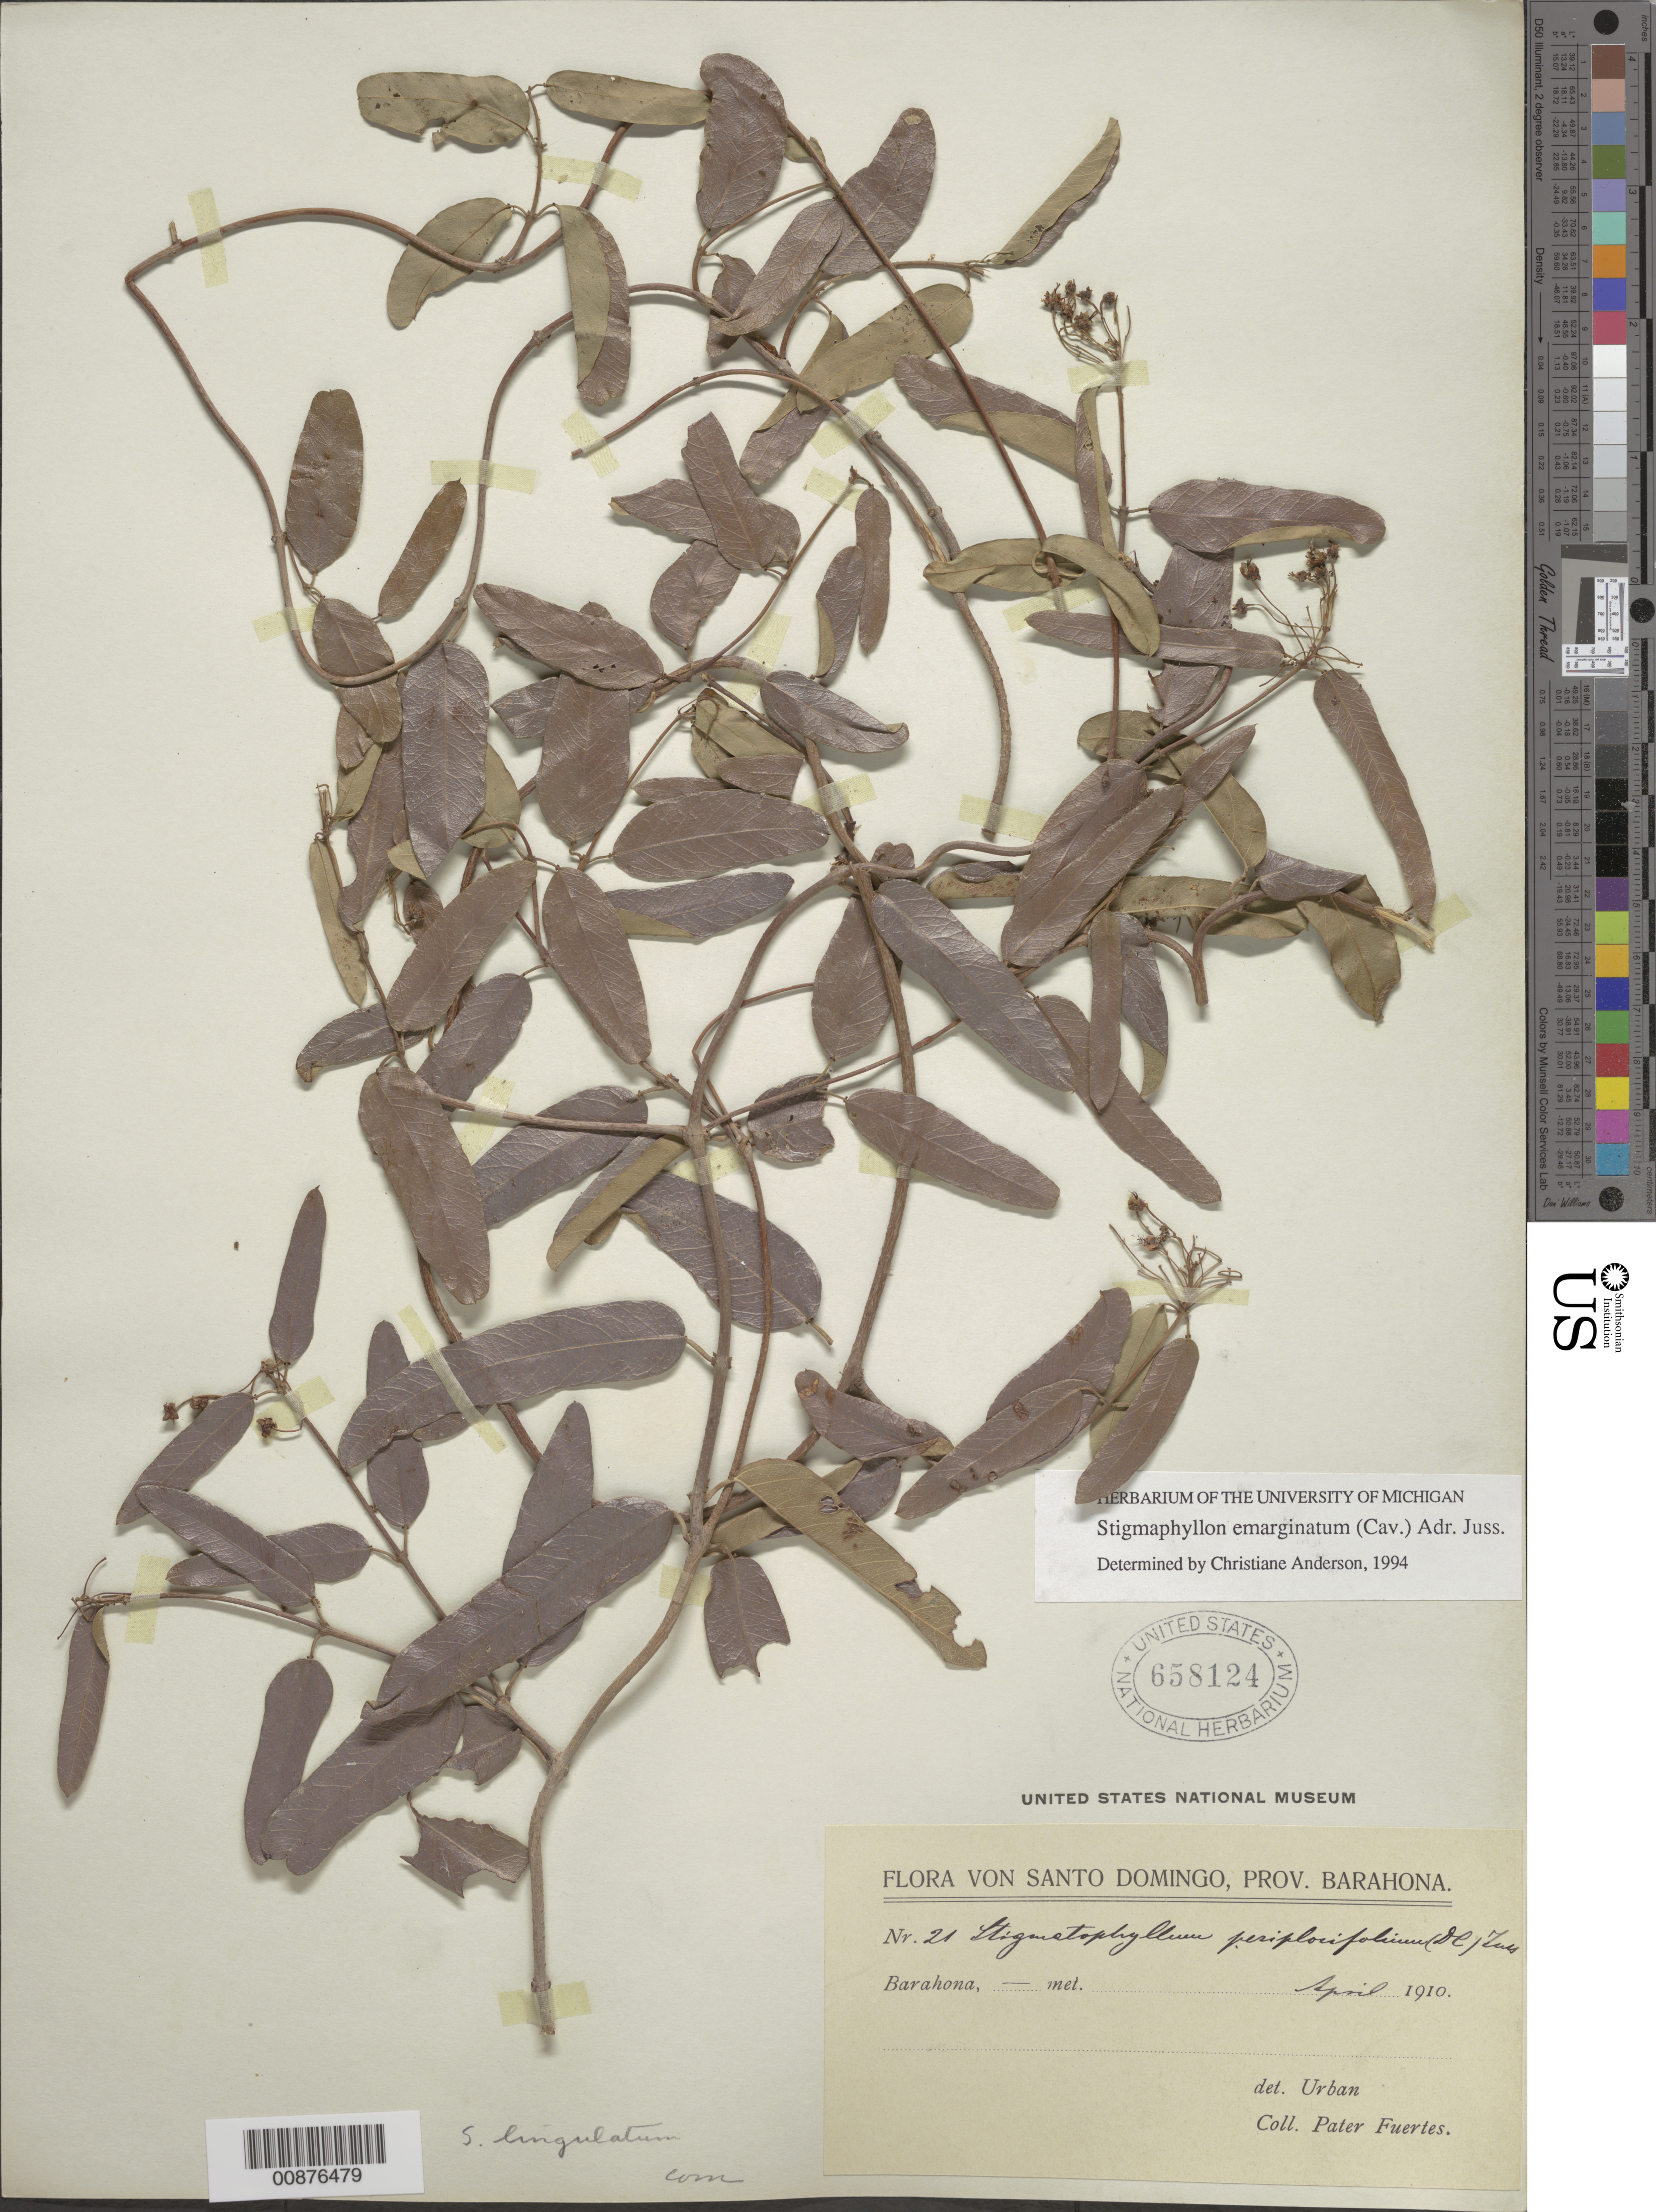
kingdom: Plantae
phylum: Tracheophyta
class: Magnoliopsida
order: Malpighiales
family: Malpighiaceae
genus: Stigmaphyllon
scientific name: Stigmaphyllon emarginatum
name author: (Cav.) A. Juss.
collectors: M. D. Fuertes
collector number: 21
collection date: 1910-04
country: Dominican Republic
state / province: Barahona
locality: Santo Domingo, Barahona.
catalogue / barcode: US 658124